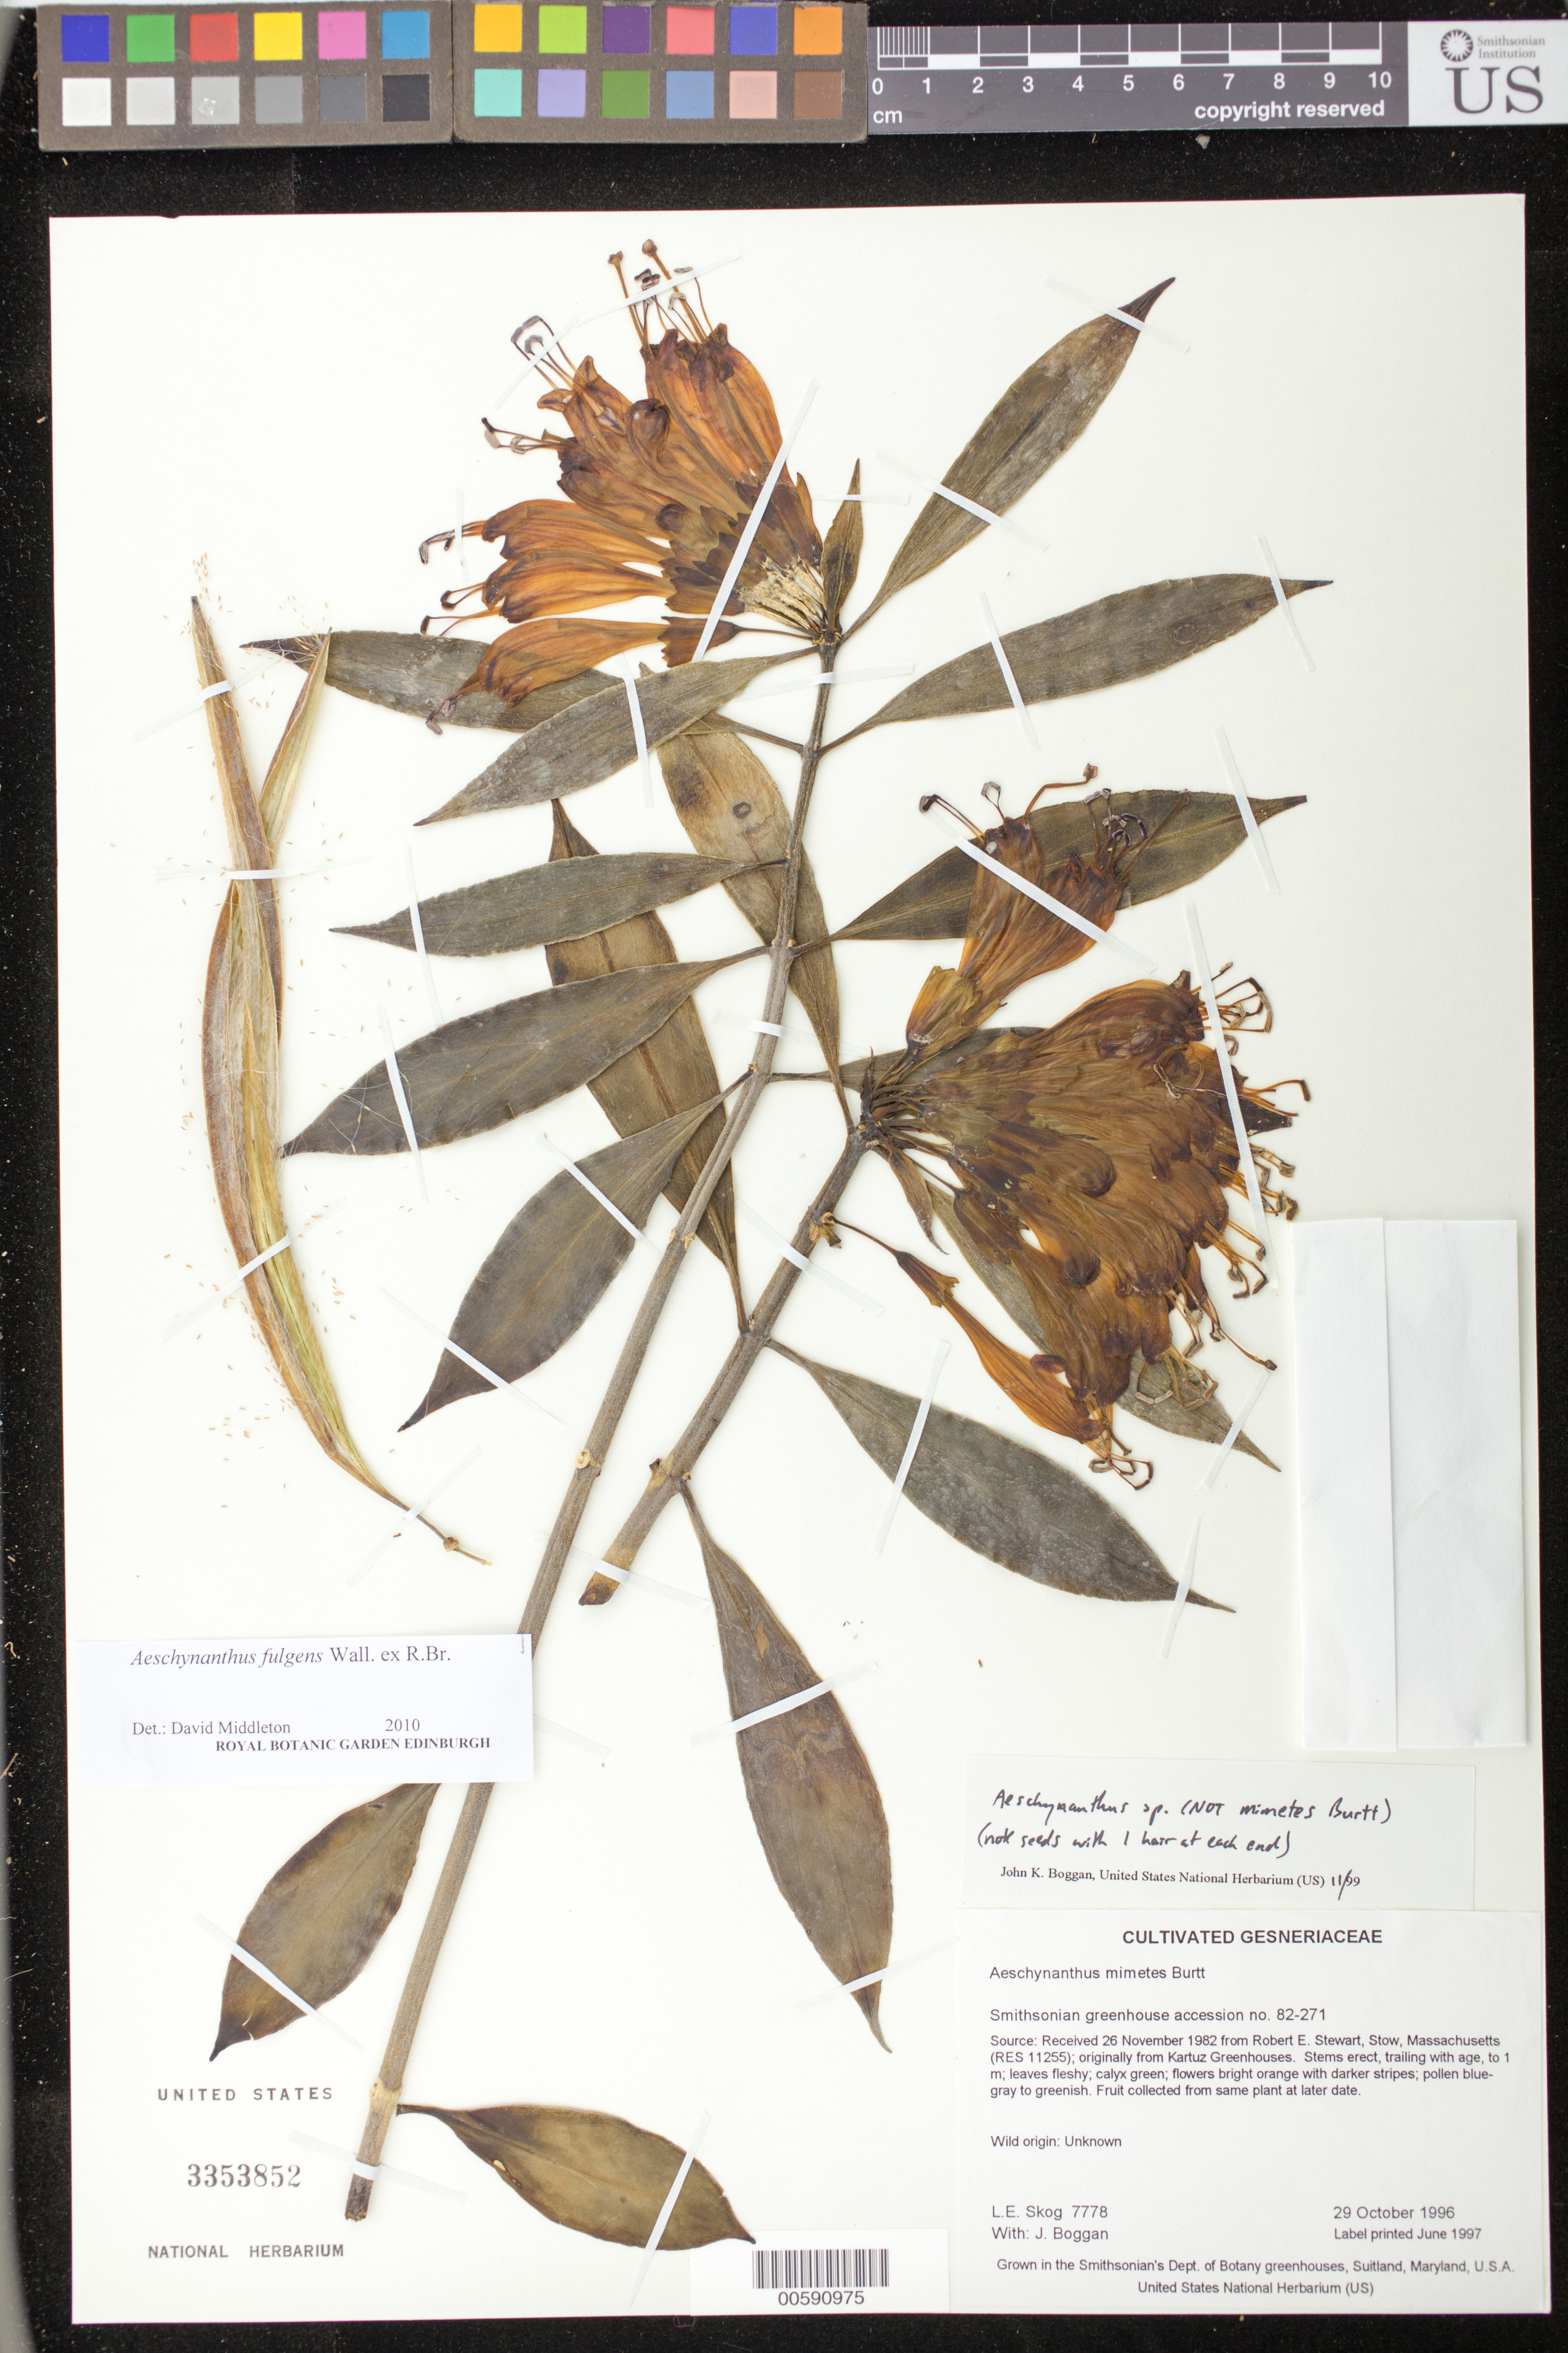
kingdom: Plantae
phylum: Tracheophyta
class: Magnoliopsida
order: Lamiales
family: Gesneriaceae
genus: Aeschynanthus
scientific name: Aeschynanthus fulgens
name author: Wall. ex R. Br.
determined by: Middleton, D. J.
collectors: L. E. Skog & J. K. Boggan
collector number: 7778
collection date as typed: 29 Oct 1996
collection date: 1996-10-29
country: United States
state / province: Maryland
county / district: Prince George's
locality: Grown in the Smithsonian's Dept. of Botany greenhouses, Suitland, Maryland, U.S.A.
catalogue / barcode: US 3353852